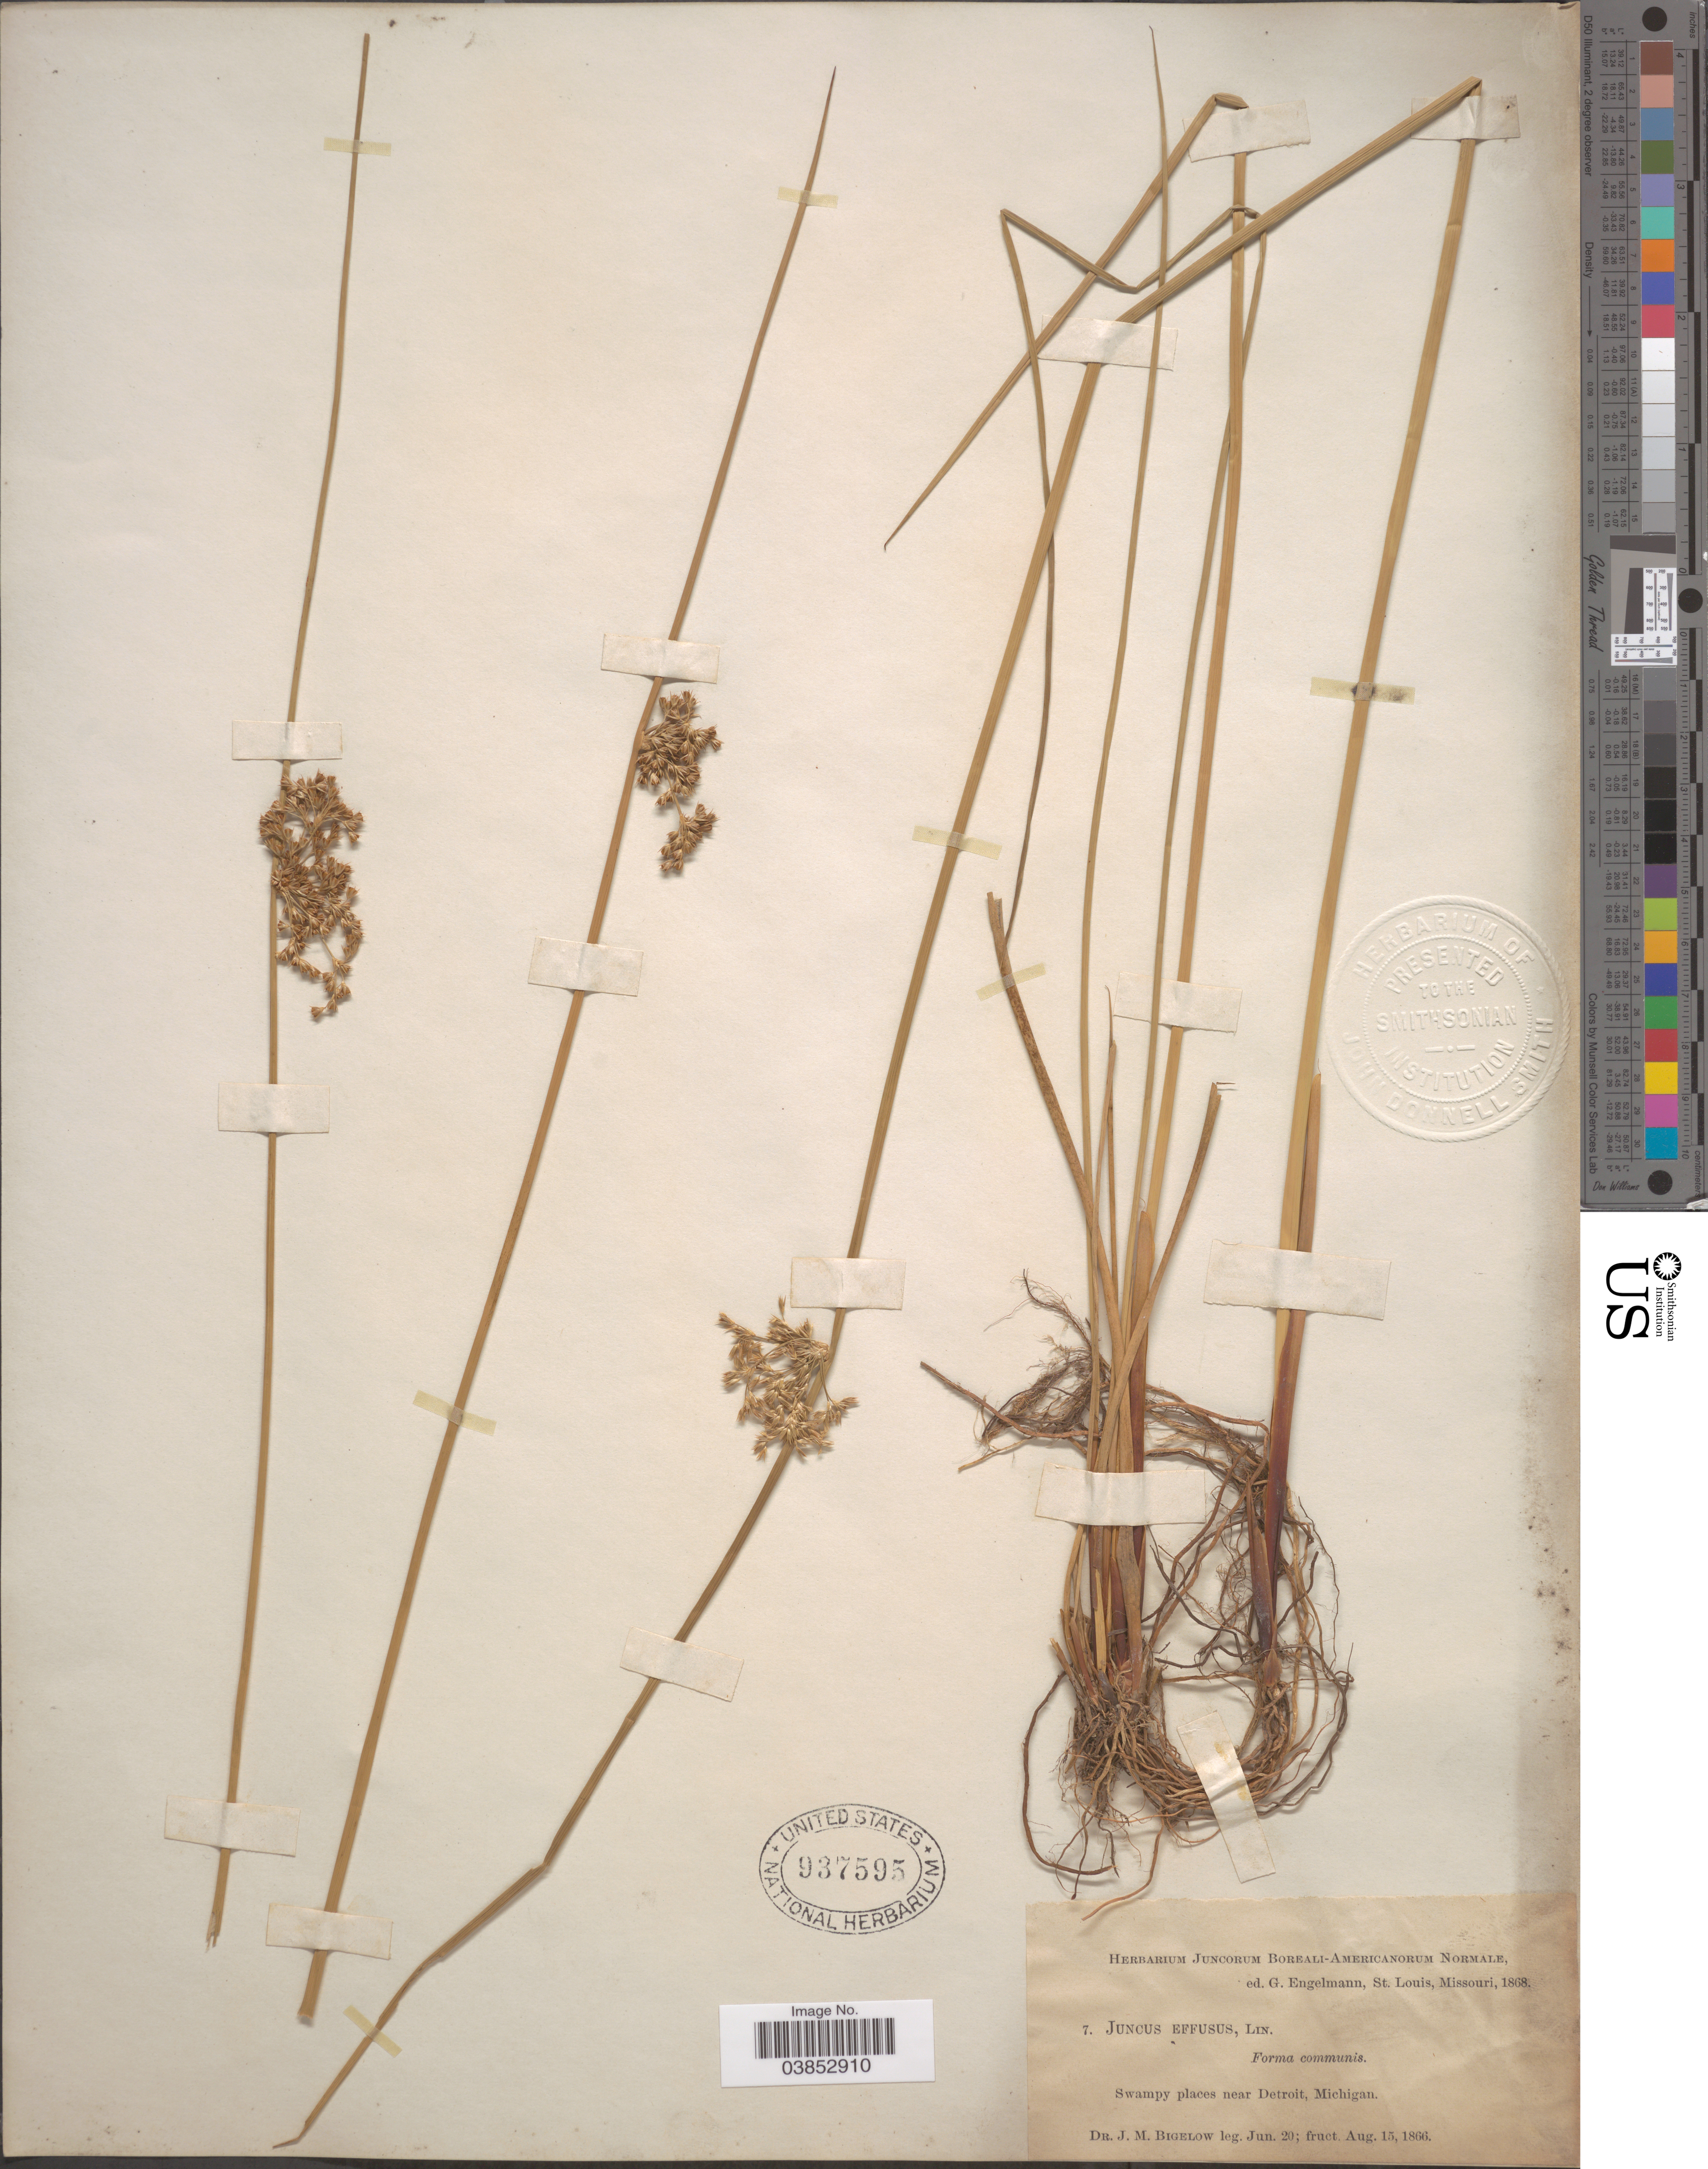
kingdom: Plantae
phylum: Tracheophyta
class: Liliopsida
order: Poales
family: Juncaceae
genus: Juncus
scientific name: Juncus effusus f. communis, ined.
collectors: J. M. Bigelow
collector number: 7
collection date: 1866-06-20/1866-08-15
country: United States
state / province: Michigan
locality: Swampy places near Detroit.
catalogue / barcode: US 937595